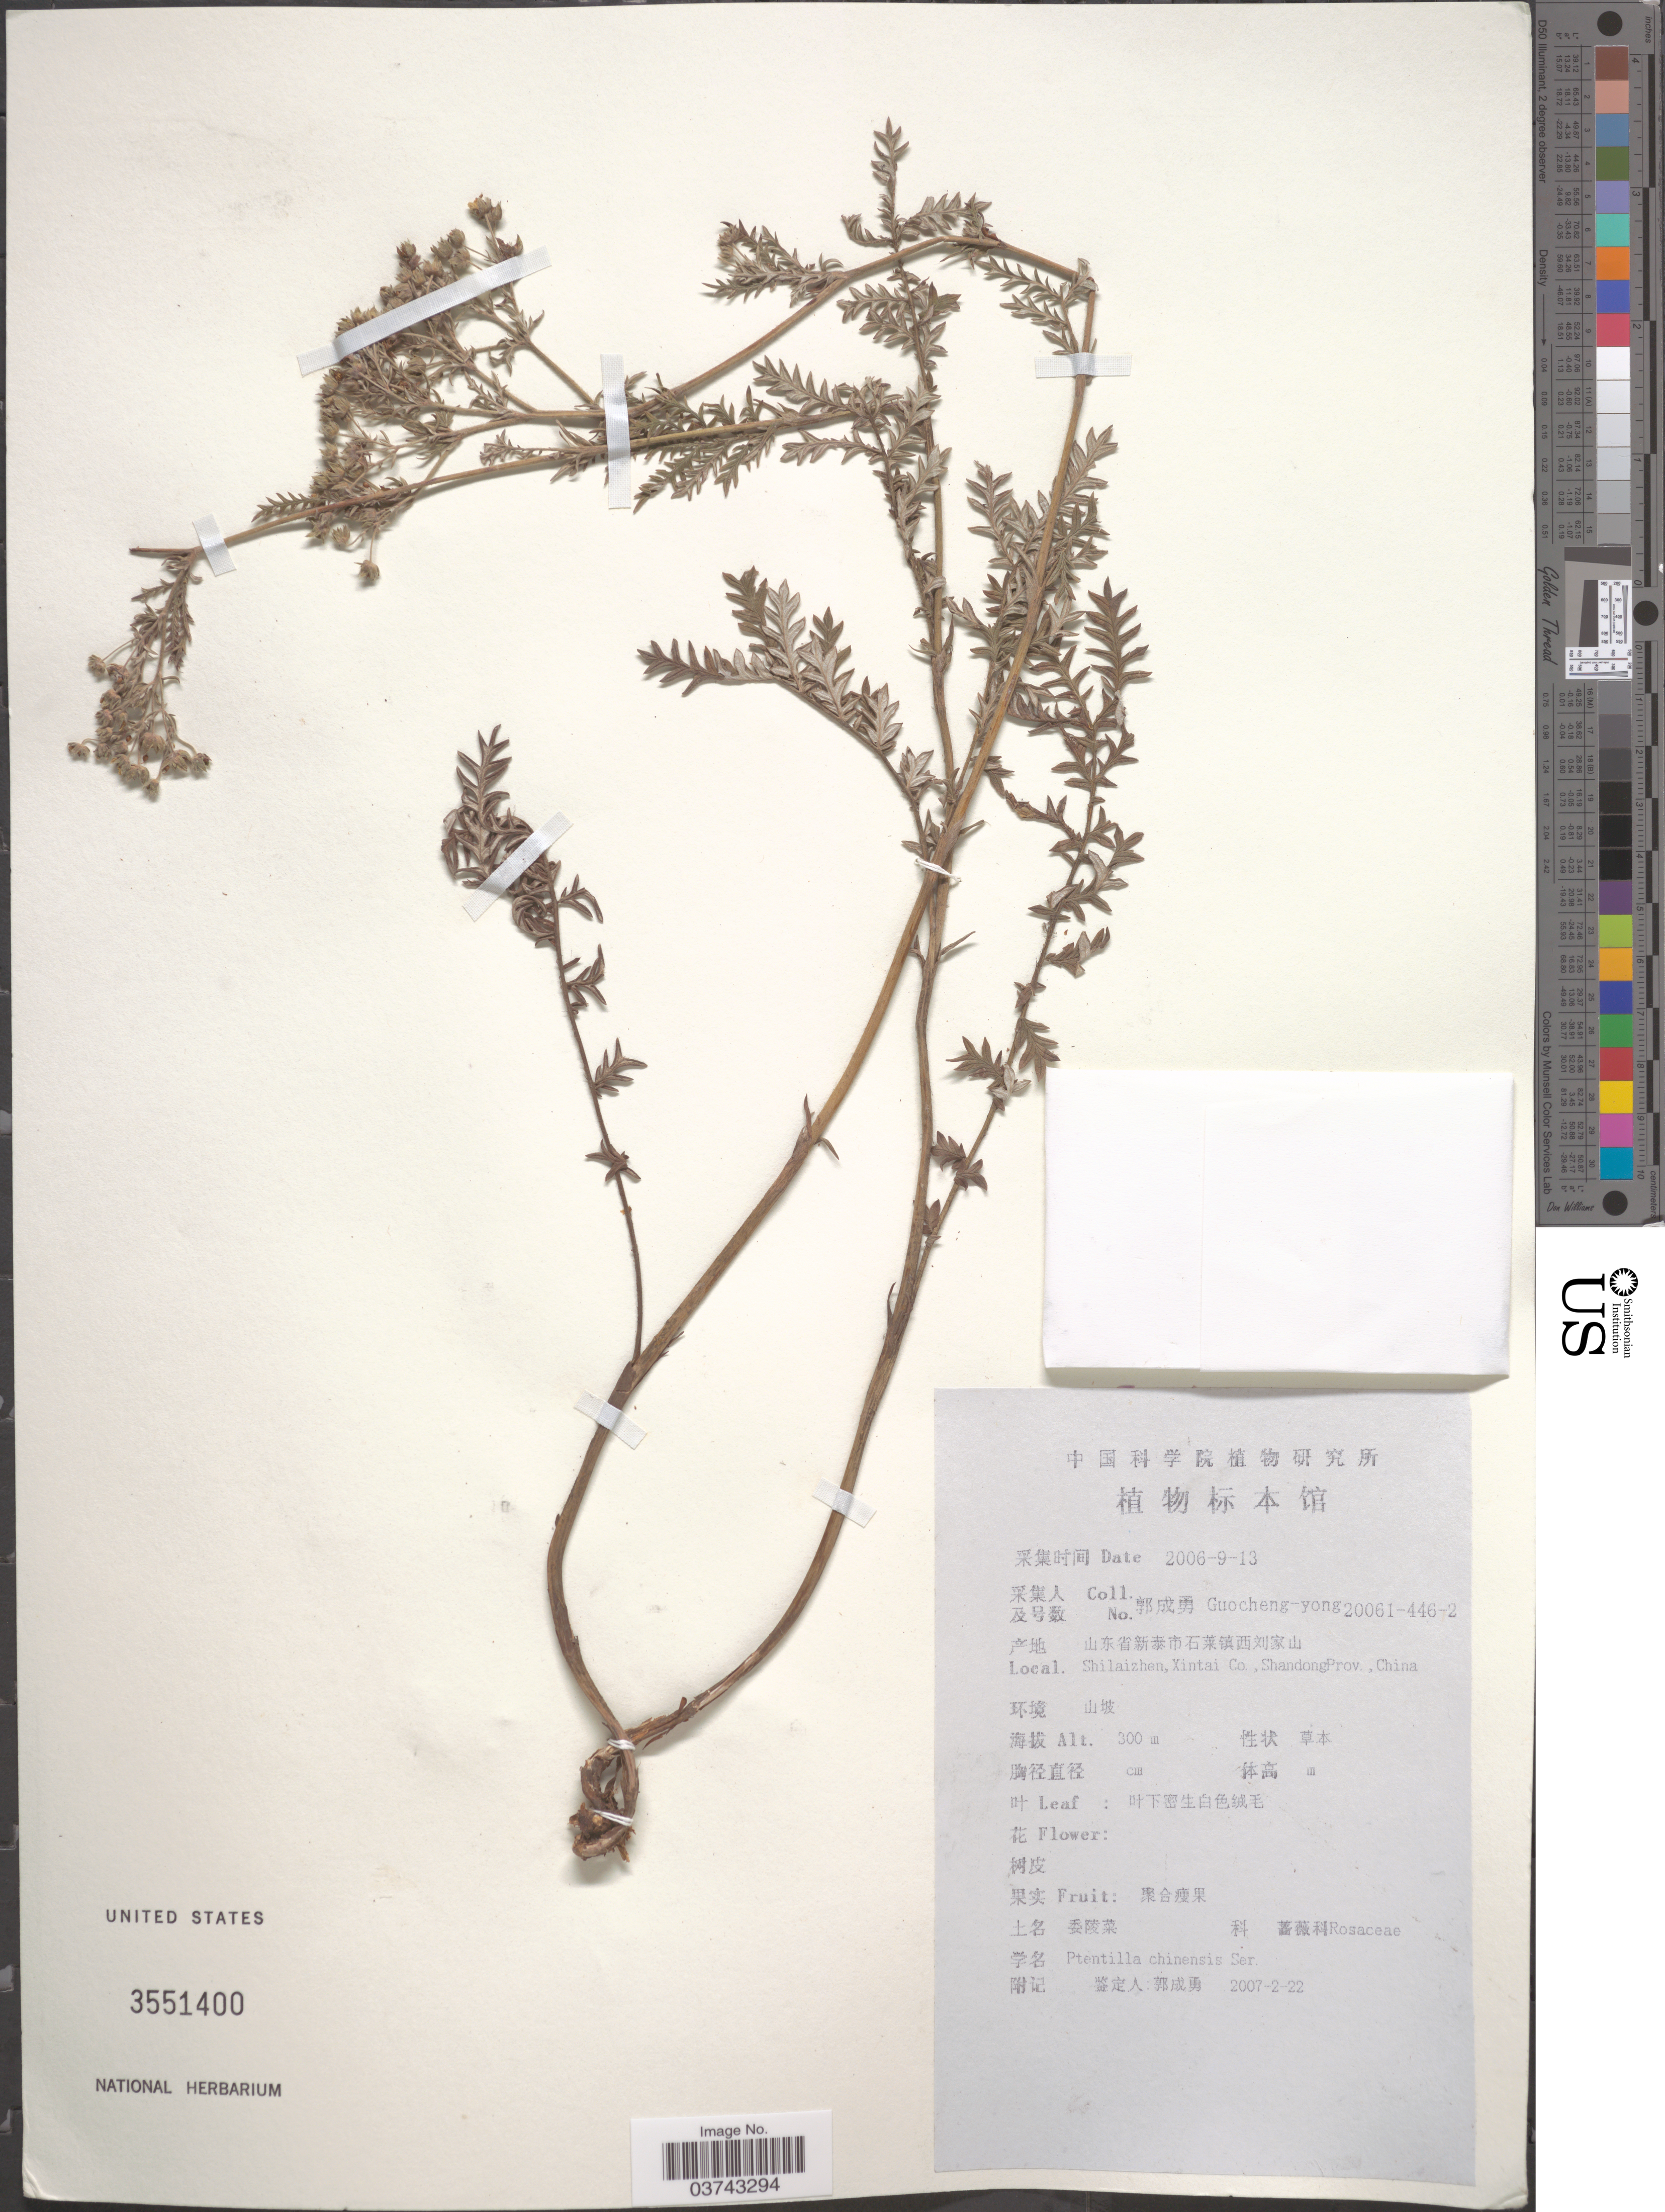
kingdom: Plantae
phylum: Tracheophyta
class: Magnoliopsida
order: Rosales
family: Rosaceae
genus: Potentilla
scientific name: Potentilla chinensis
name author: Ser.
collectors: Guo cheng-yong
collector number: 20061-446-2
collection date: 2006-09-13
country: China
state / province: Shandong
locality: Shilaizhen, Xintai Co.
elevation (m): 300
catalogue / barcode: US 3551400